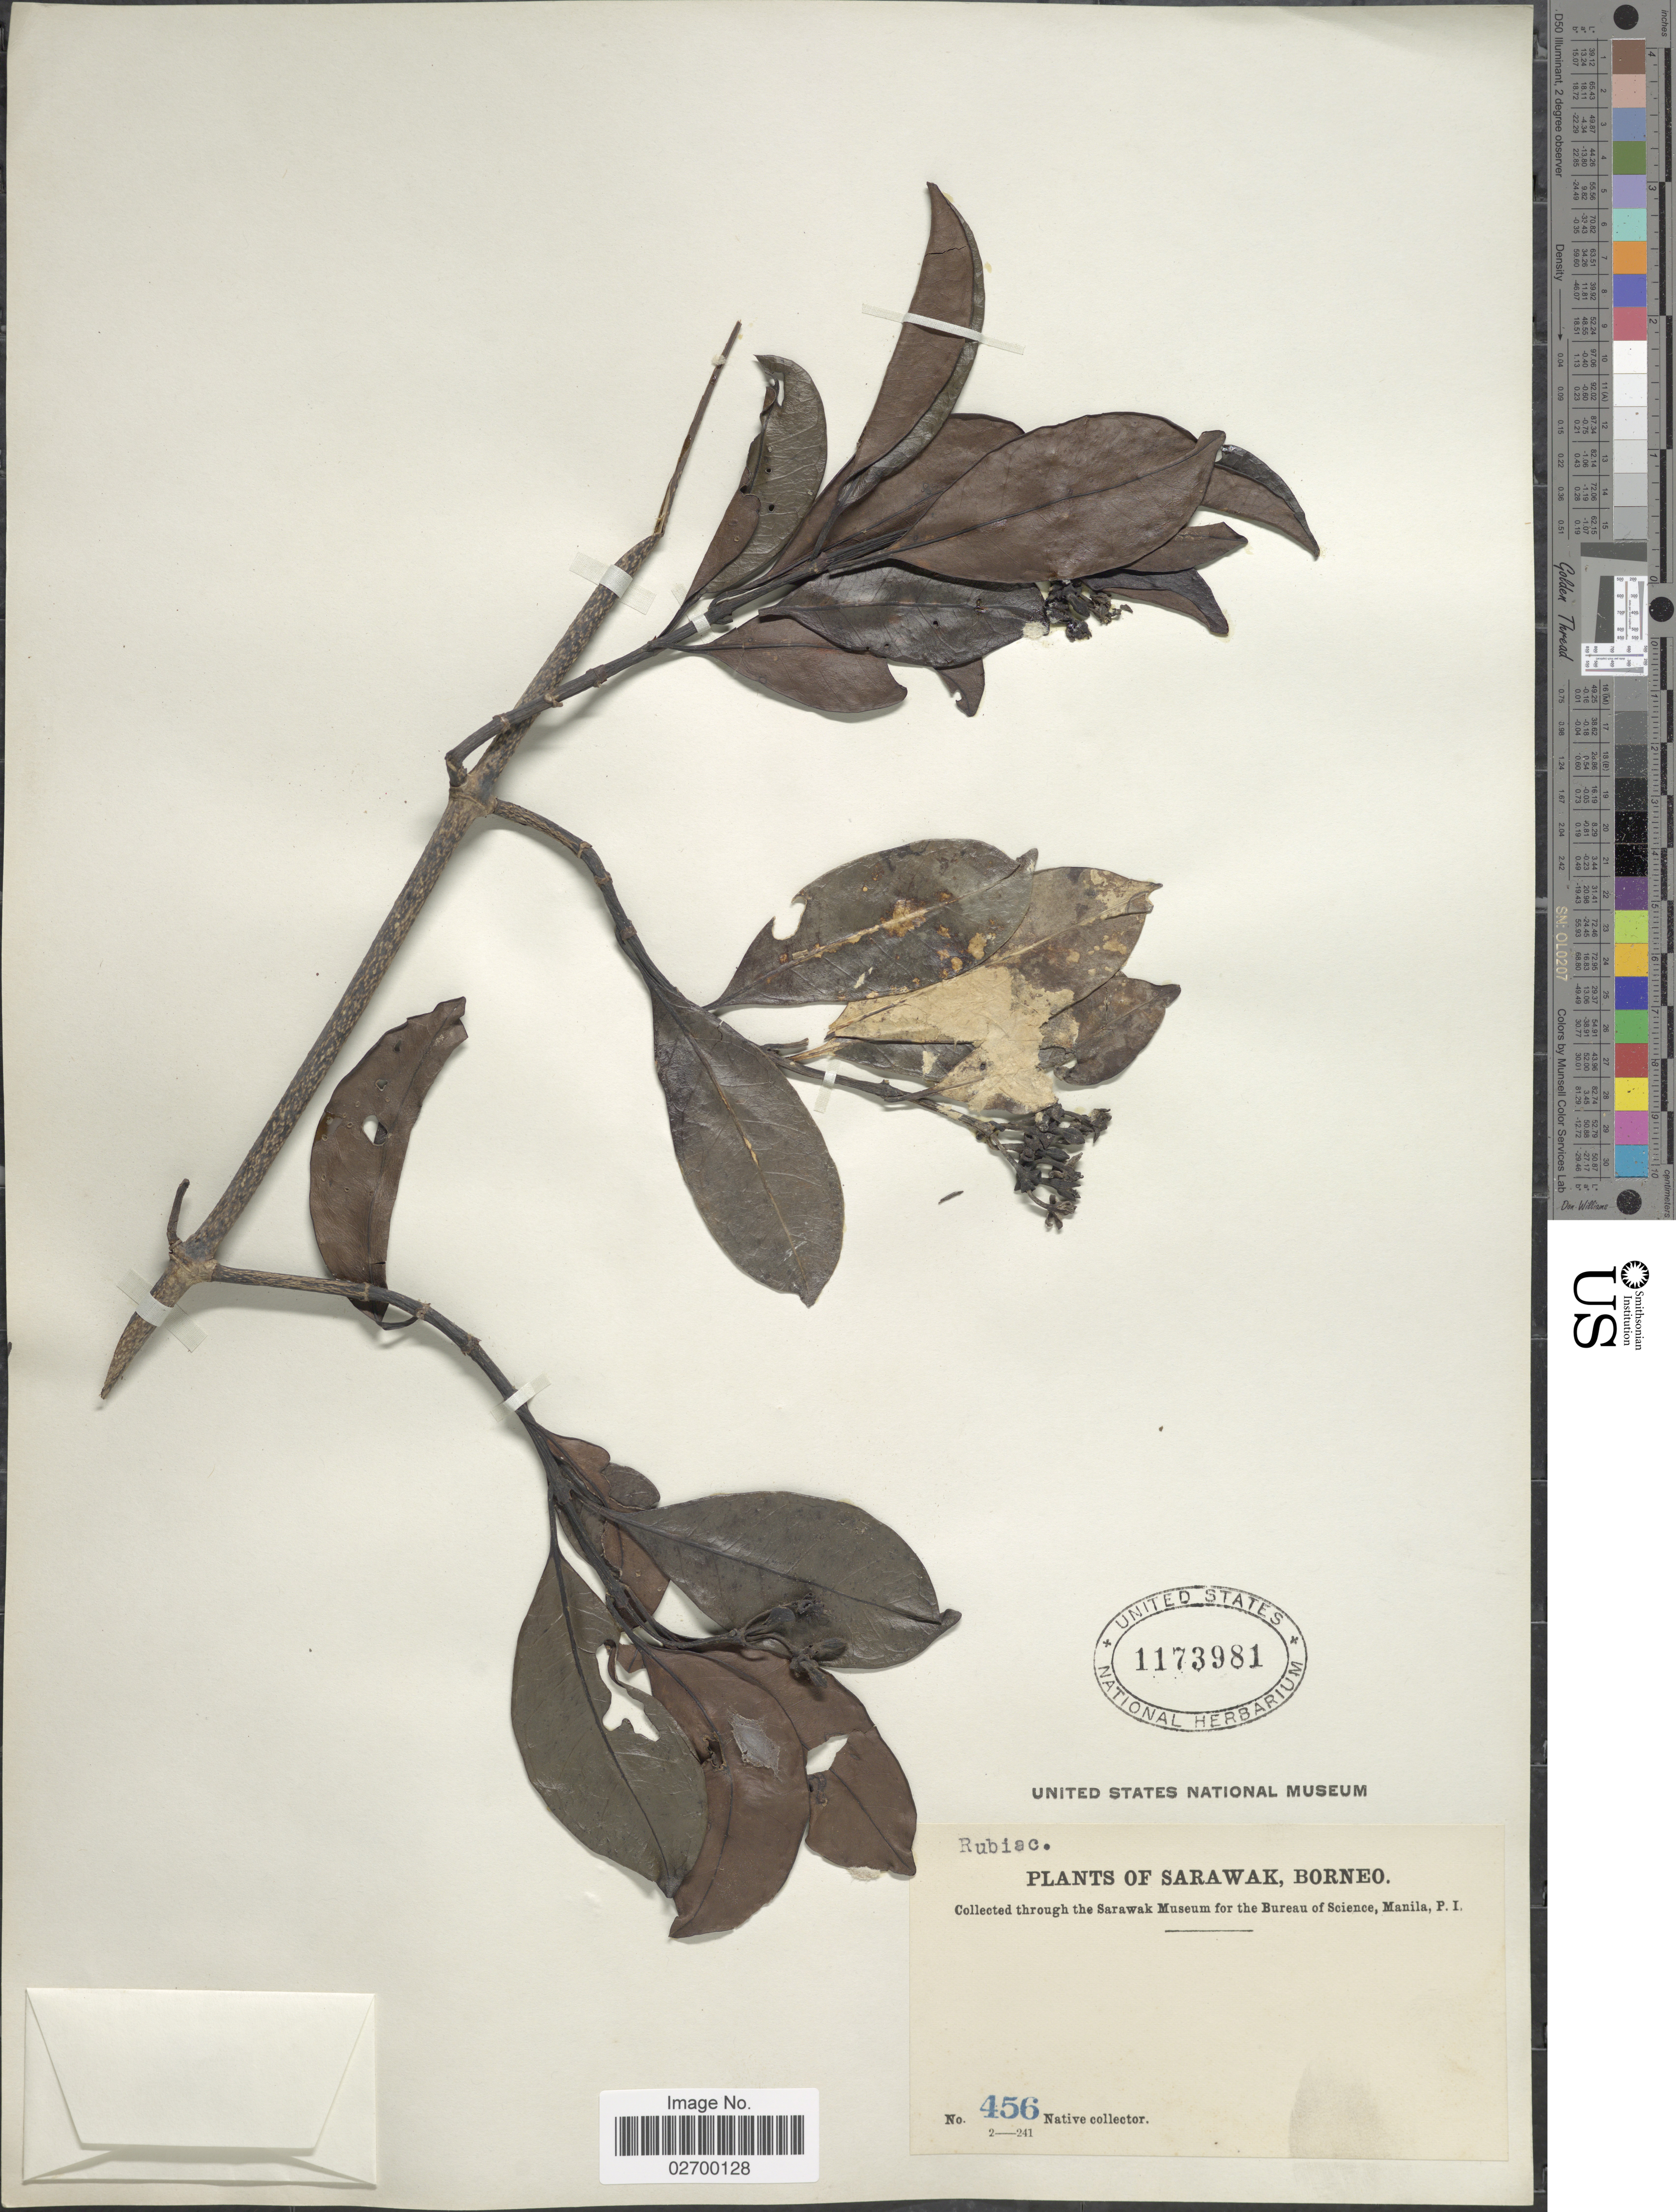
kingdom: Plantae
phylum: Tracheophyta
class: Magnoliopsida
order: Gentianales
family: Rubiaceae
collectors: Native collector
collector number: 456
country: Malaysia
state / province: Sarawak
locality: Borneo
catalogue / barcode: US 1173981